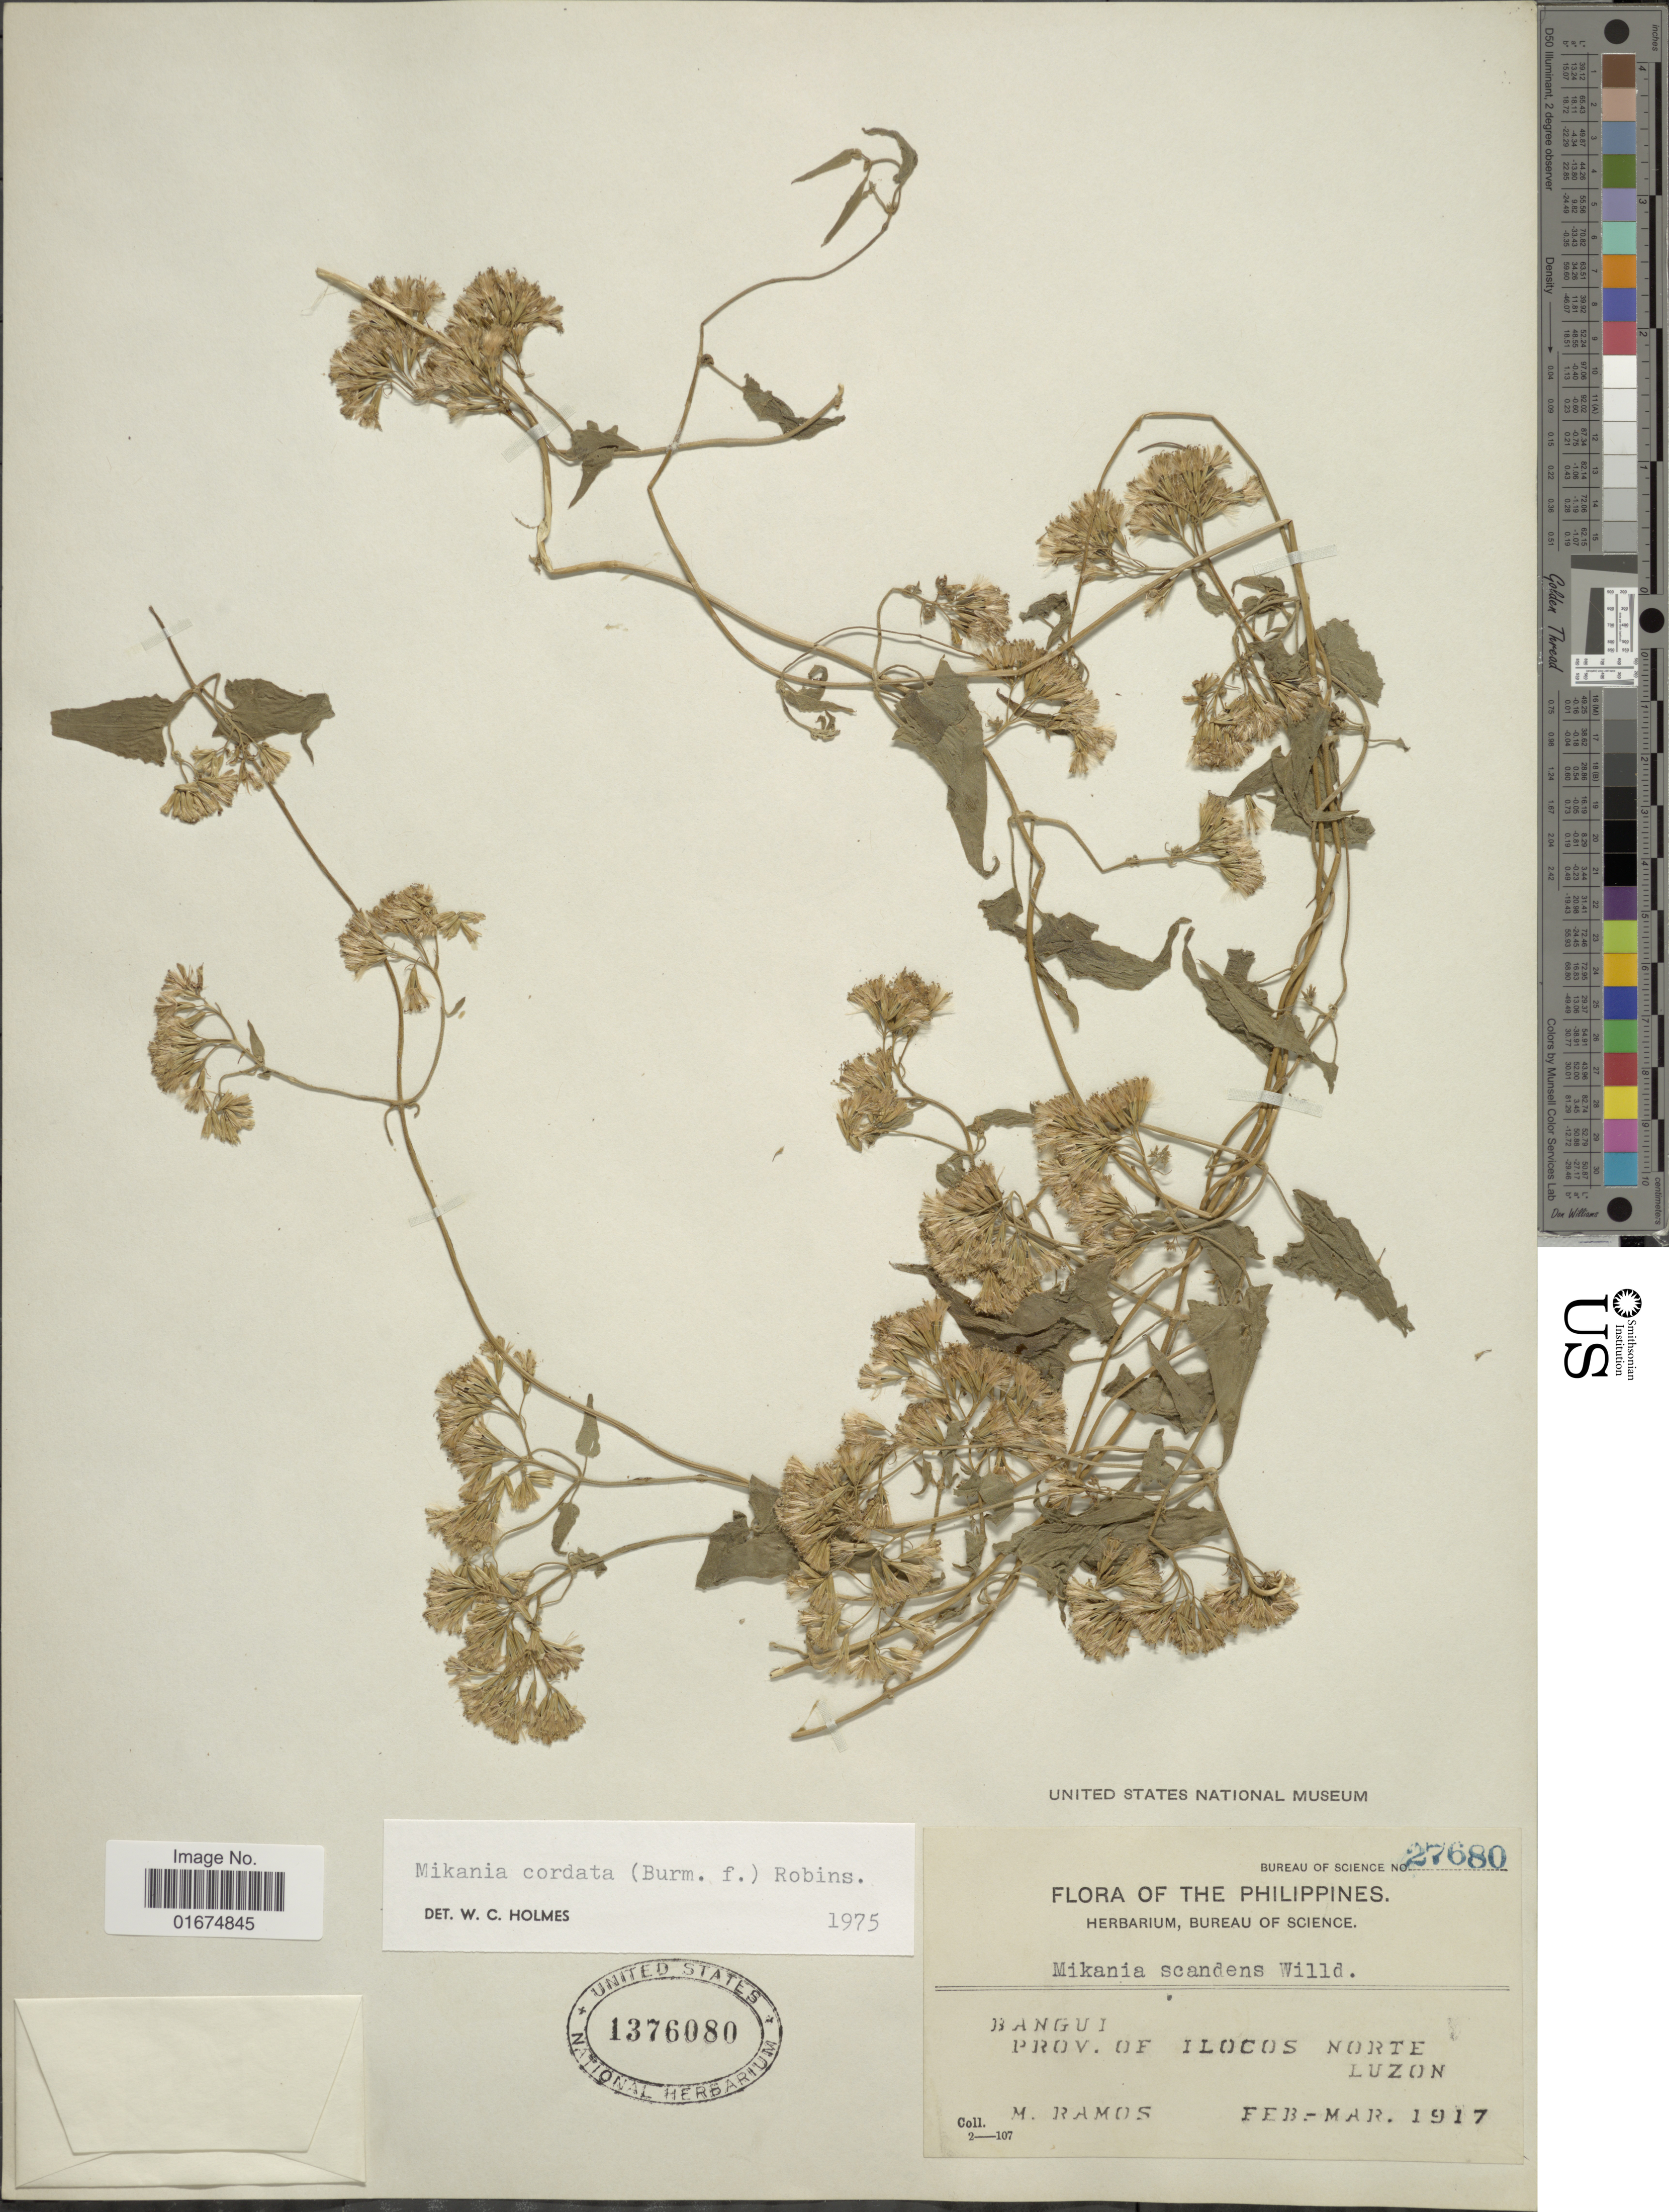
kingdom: Plantae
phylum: Tracheophyta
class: Magnoliopsida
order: Asterales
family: Asteraceae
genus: Mikania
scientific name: Mikania cordata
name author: (Burm. f.) B.L. Rob.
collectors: M. Ramos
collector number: Bureau of Science 27680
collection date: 1917-02/1917-03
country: Philippines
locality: Bangui, Prov of Ilocos Norte Luzon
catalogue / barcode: US 1376080